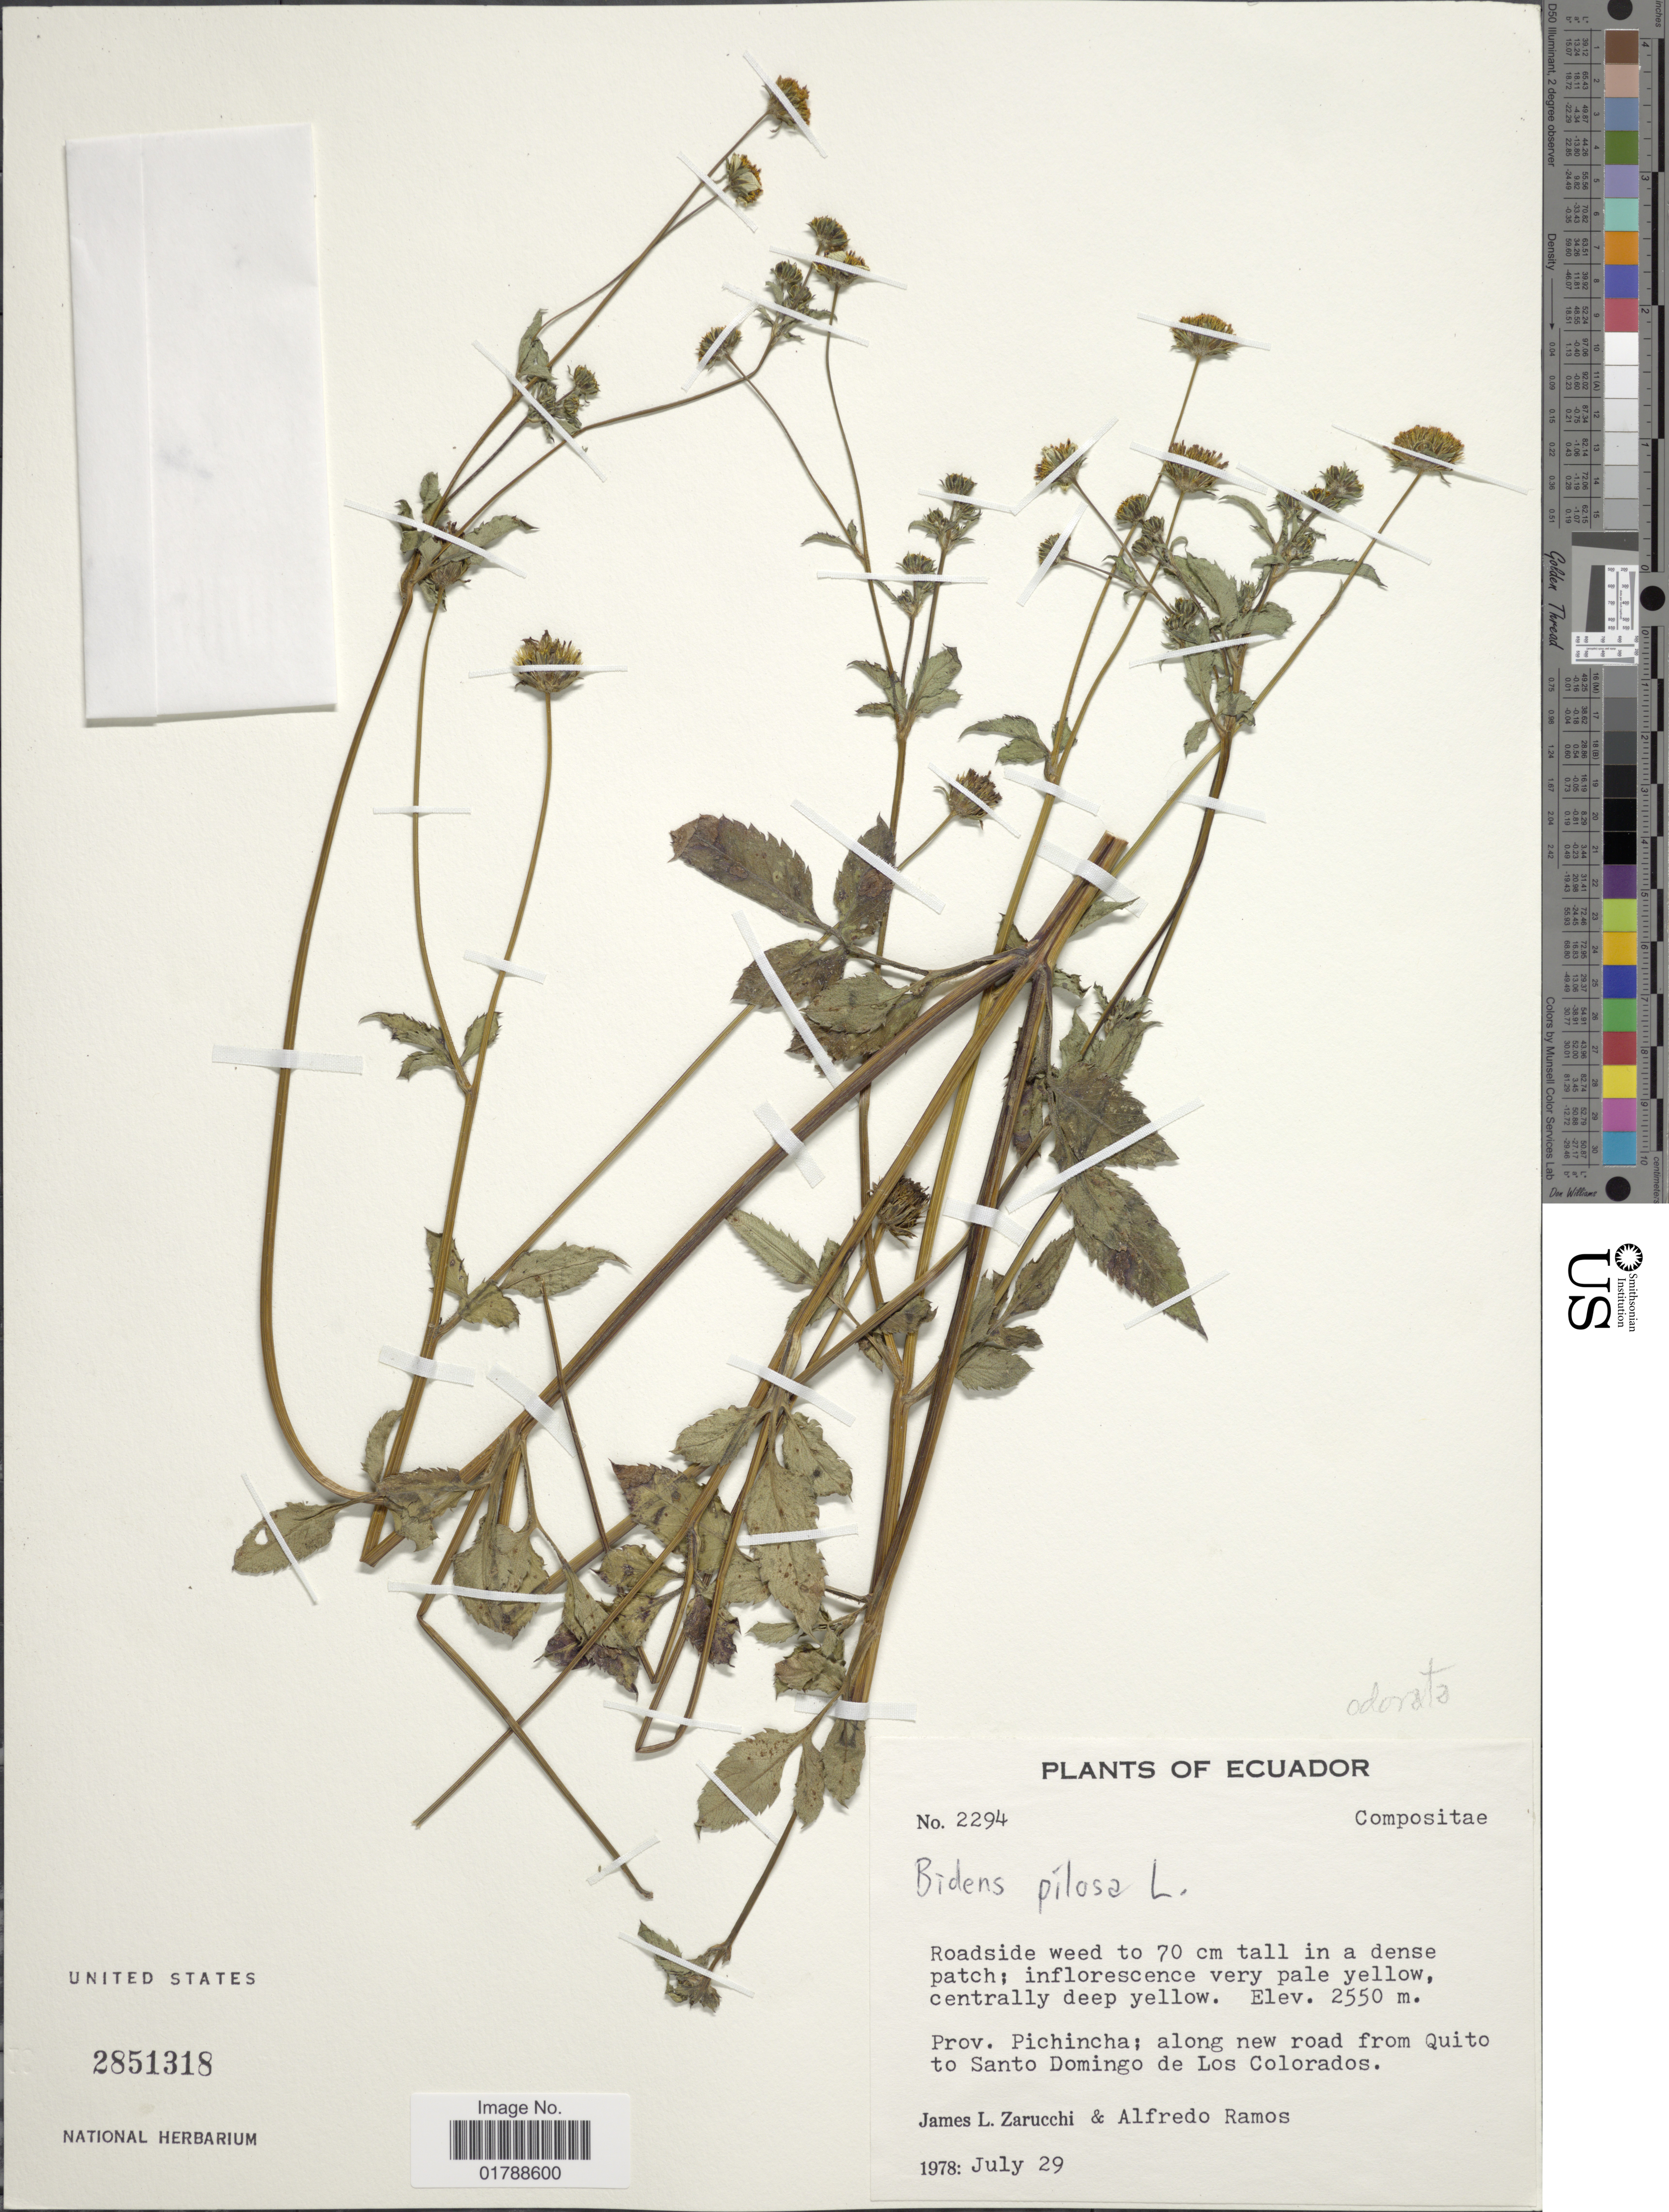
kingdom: Plantae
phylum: Tracheophyta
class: Magnoliopsida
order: Asterales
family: Asteraceae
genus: Bidens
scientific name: Bidens odorata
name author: Cav.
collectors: J. L. Zarucchi & A. Ramos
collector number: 2294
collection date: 1978-07-29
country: Ecuador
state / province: Pichincha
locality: Along new road from Quito to Santo Domingo de Los Colorados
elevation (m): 2550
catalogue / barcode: US 2851318